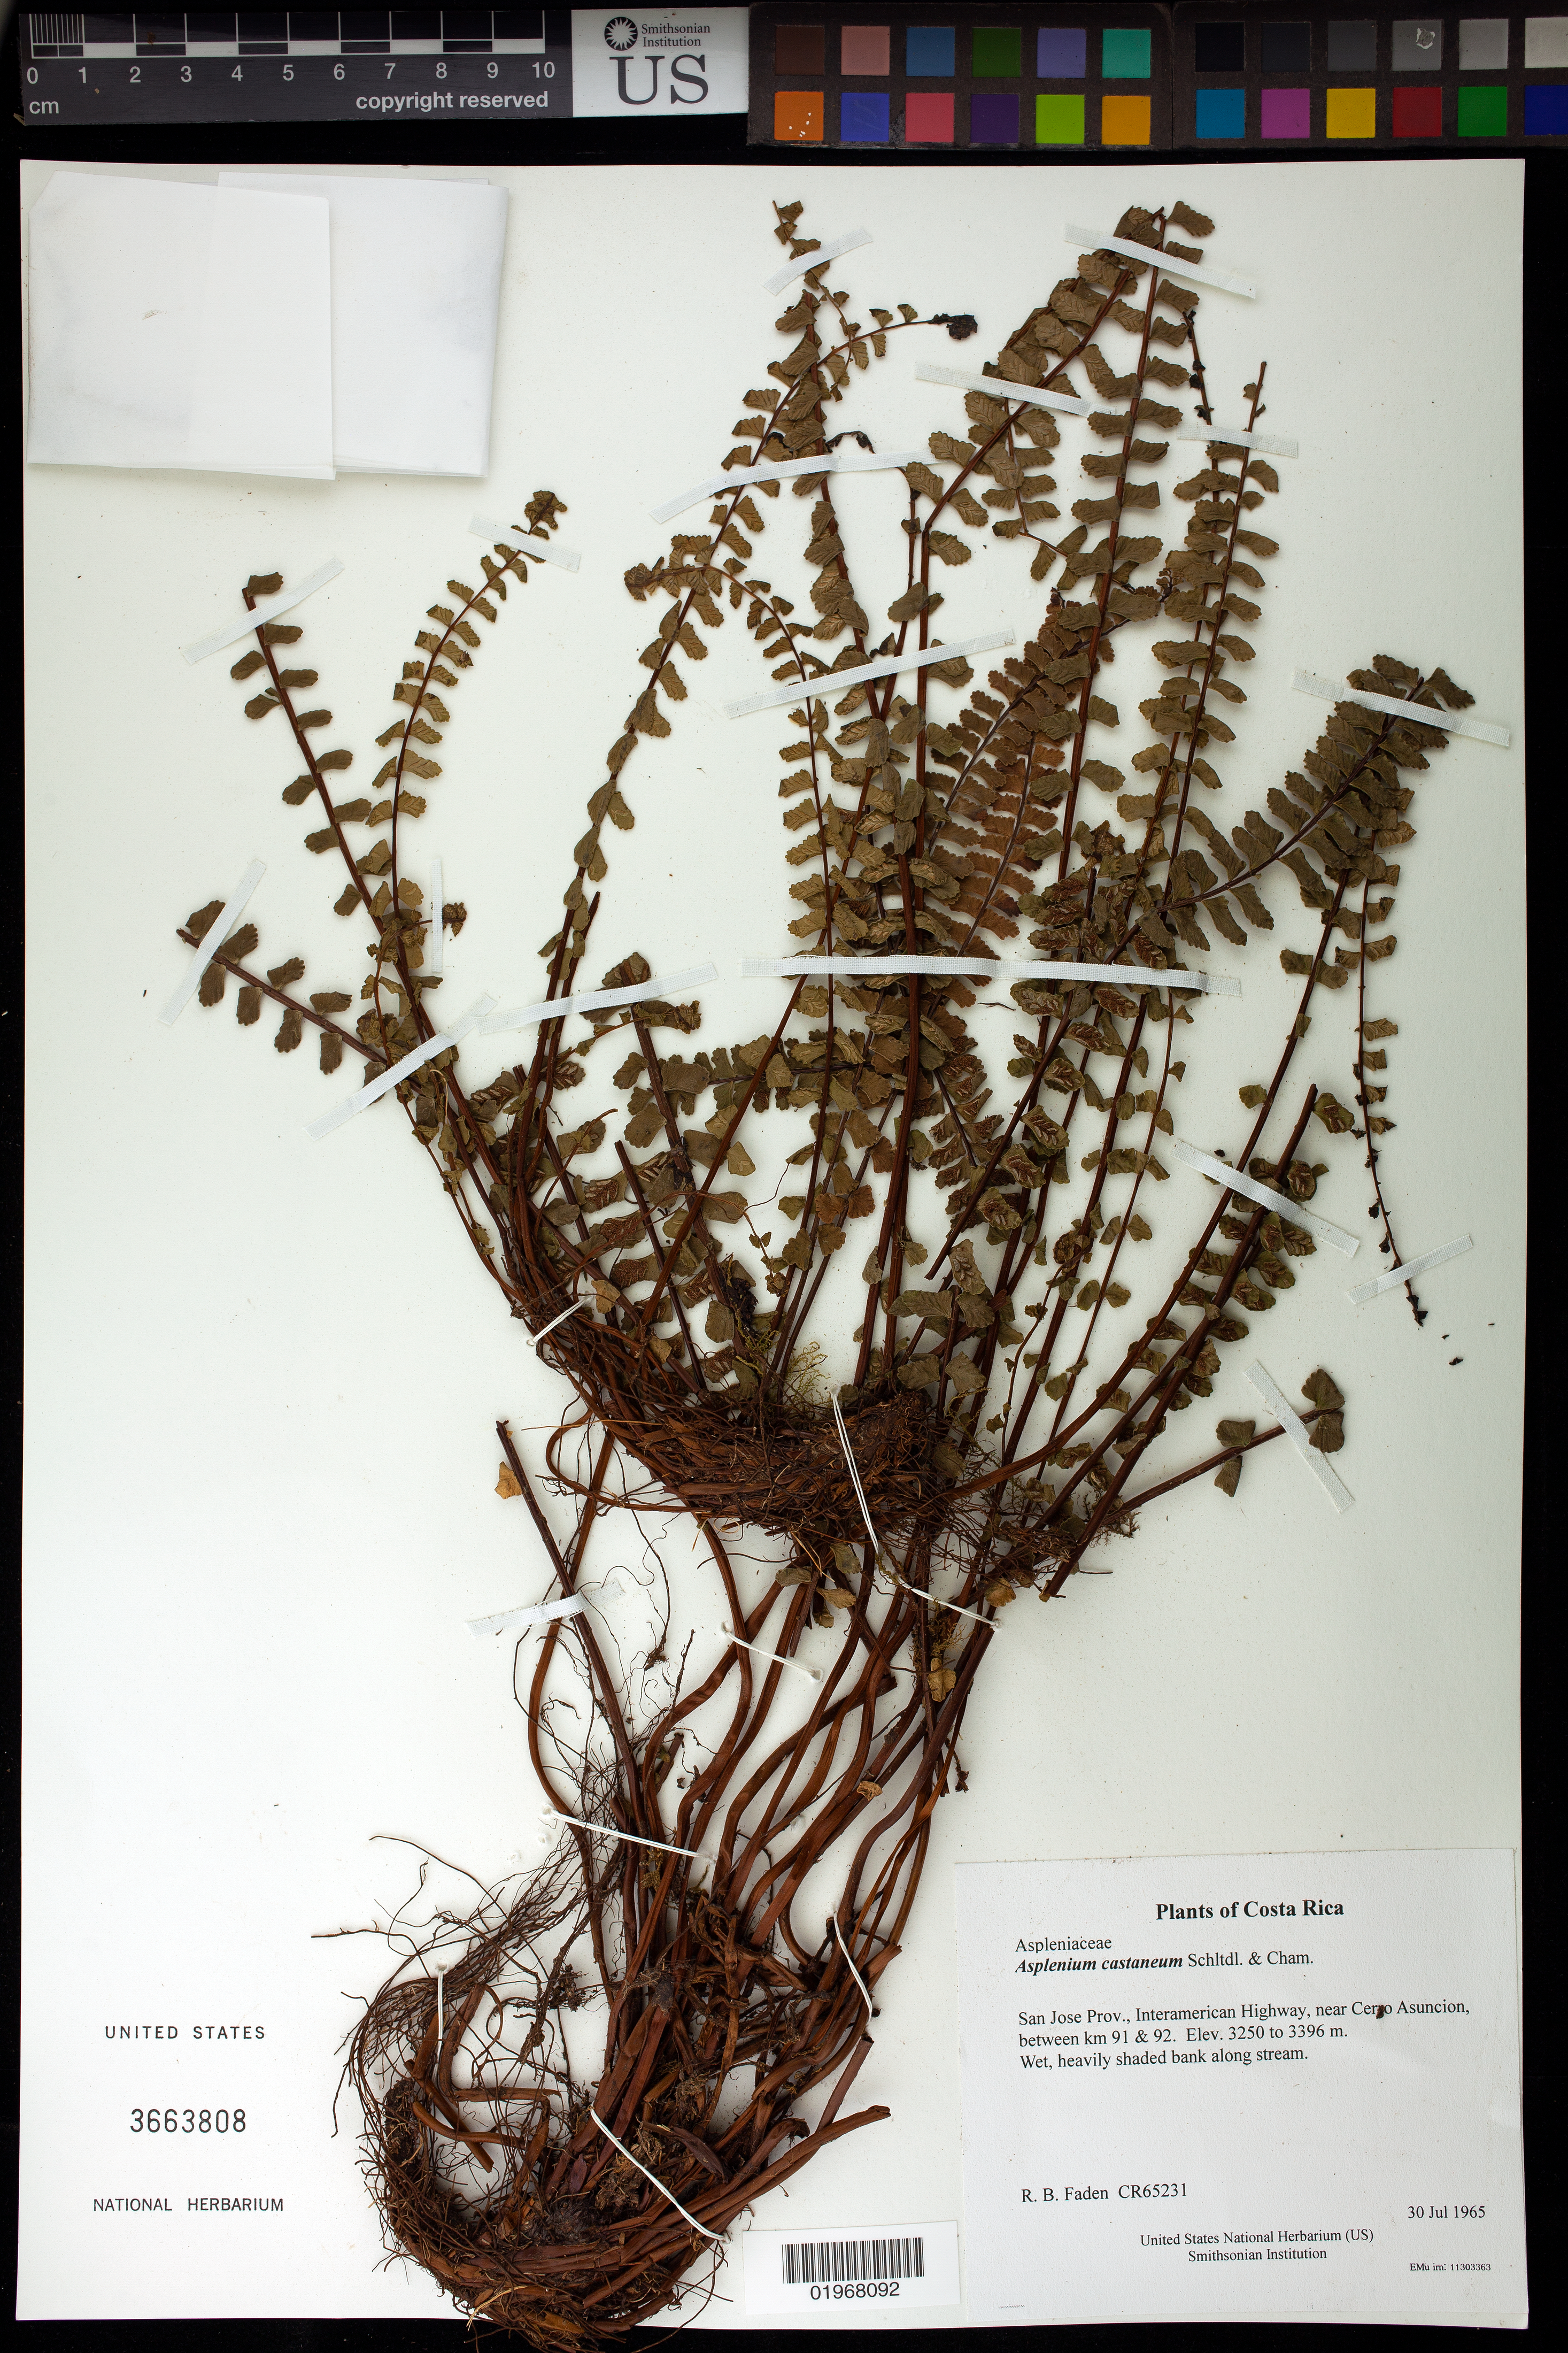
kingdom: Plantae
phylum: Tracheophyta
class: Polypodiopsida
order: Polypodiales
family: Aspleniaceae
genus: Asplenium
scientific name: Asplenium castaneum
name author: Schltdl. & Cham.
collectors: R. B. Faden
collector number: CR65231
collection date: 1965-07-30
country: Costa Rica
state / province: San Jose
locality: Interamerican Highway, near Cerro Asuncion, between km 91 & 92.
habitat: Wet, heavily shaded bank along stream.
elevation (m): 3250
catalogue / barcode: US 3663808